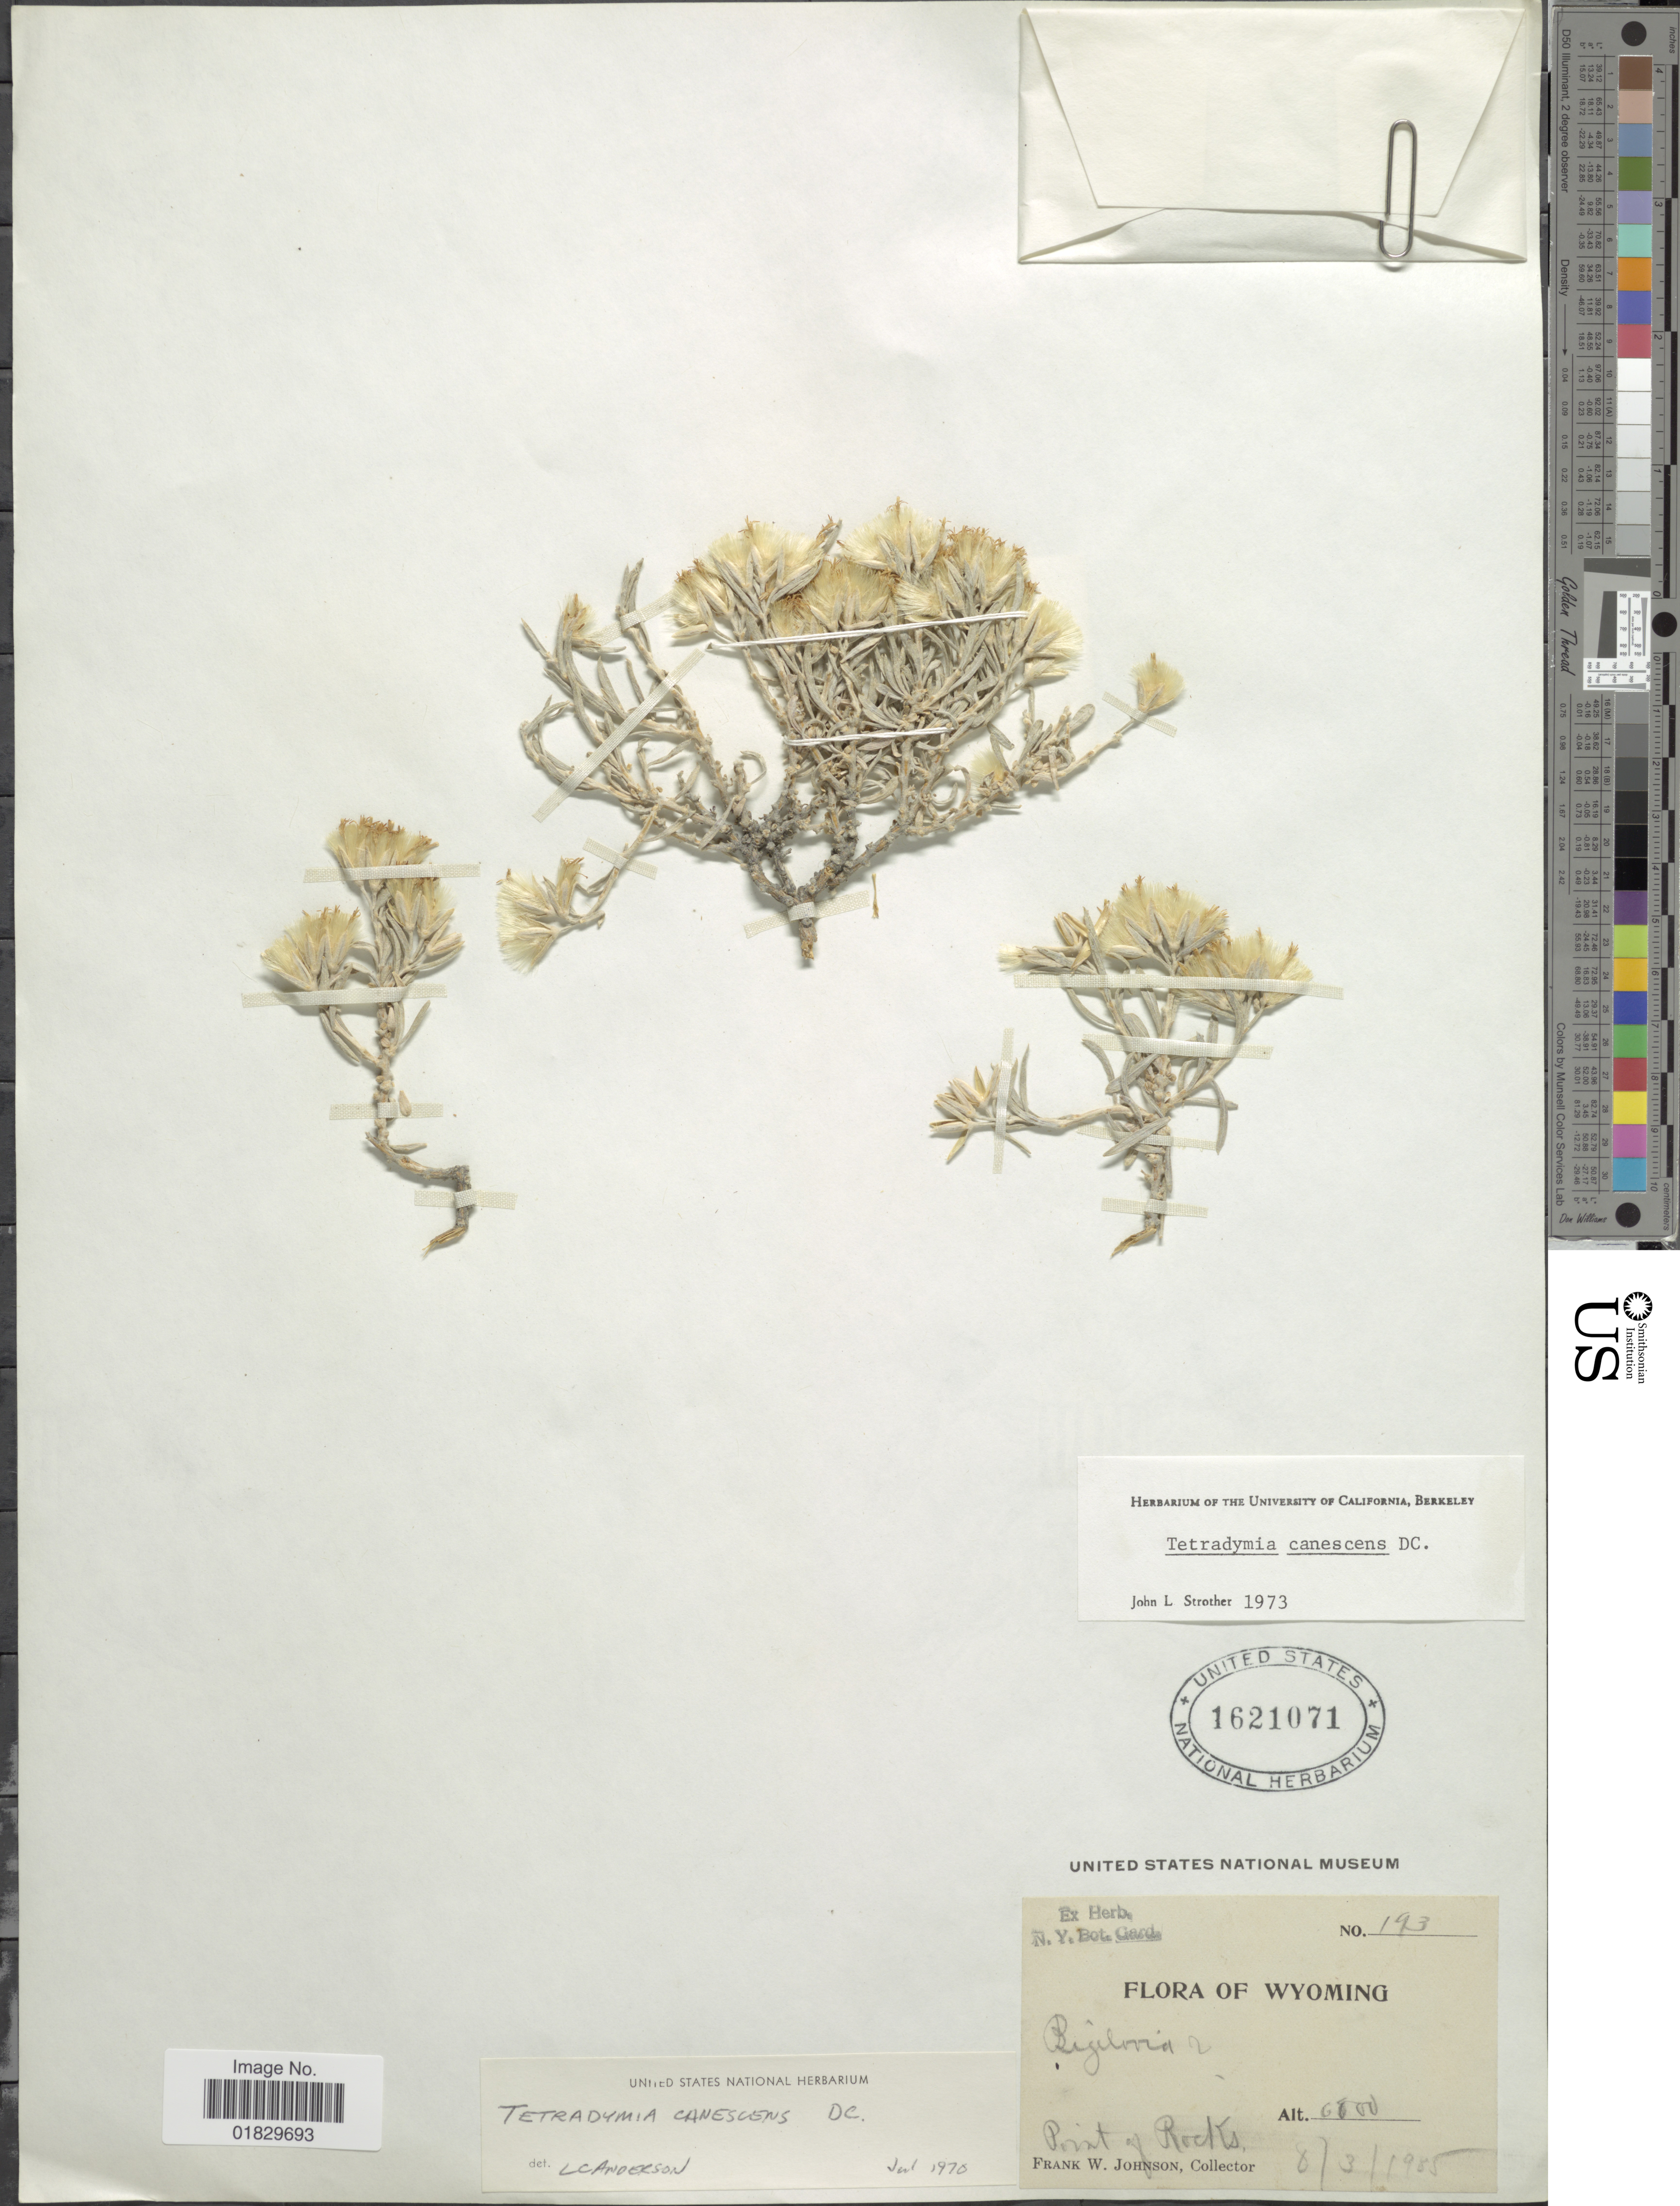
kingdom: Plantae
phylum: Tracheophyta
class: Magnoliopsida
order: Asterales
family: Asteraceae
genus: Tetradymia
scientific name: Tetradymia canescens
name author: DC.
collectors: F. W. Johnson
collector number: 193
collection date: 1985-08-03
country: United States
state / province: Wyoming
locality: Point of Rocks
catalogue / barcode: US 1621071